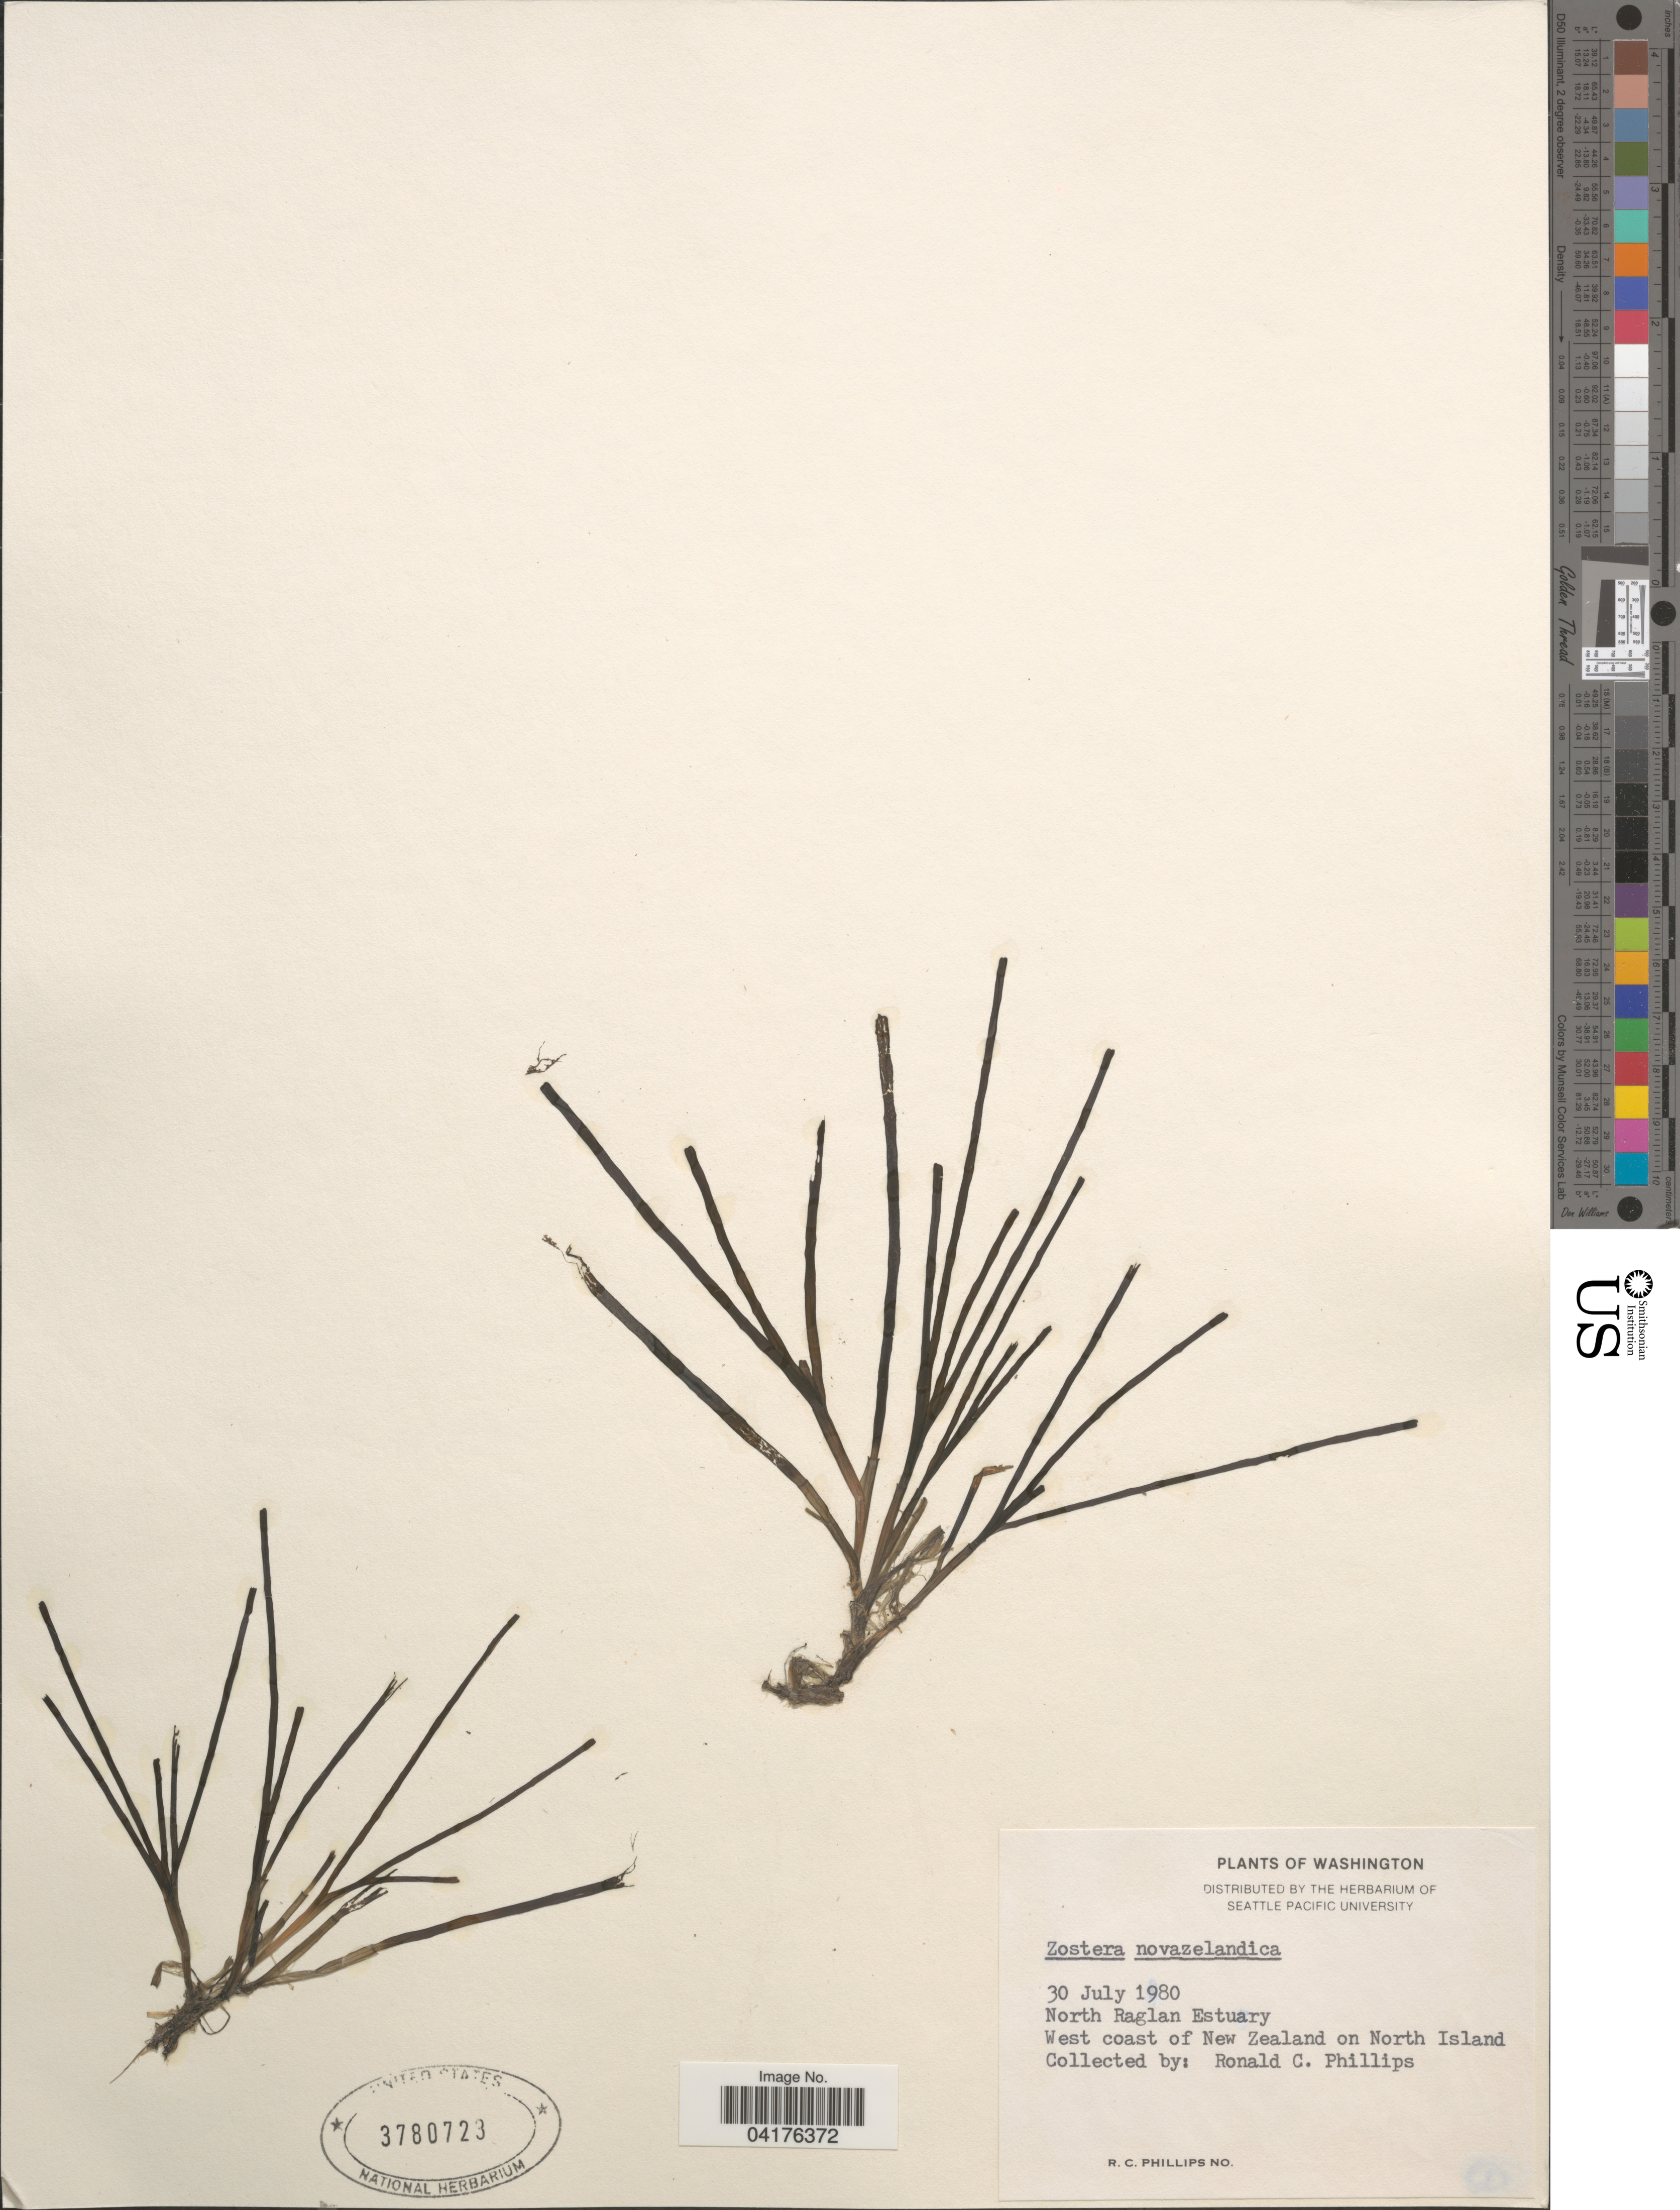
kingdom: Plantae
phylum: Tracheophyta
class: Liliopsida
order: Alismatales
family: Zosteraceae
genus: Zostera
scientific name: Zostera novazelandica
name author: Setch.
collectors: R. C. Phillips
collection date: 1980-07-30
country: New Zealand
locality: North Raglan Estuary. West coast of New Zealand on North Island.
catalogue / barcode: US 3780723